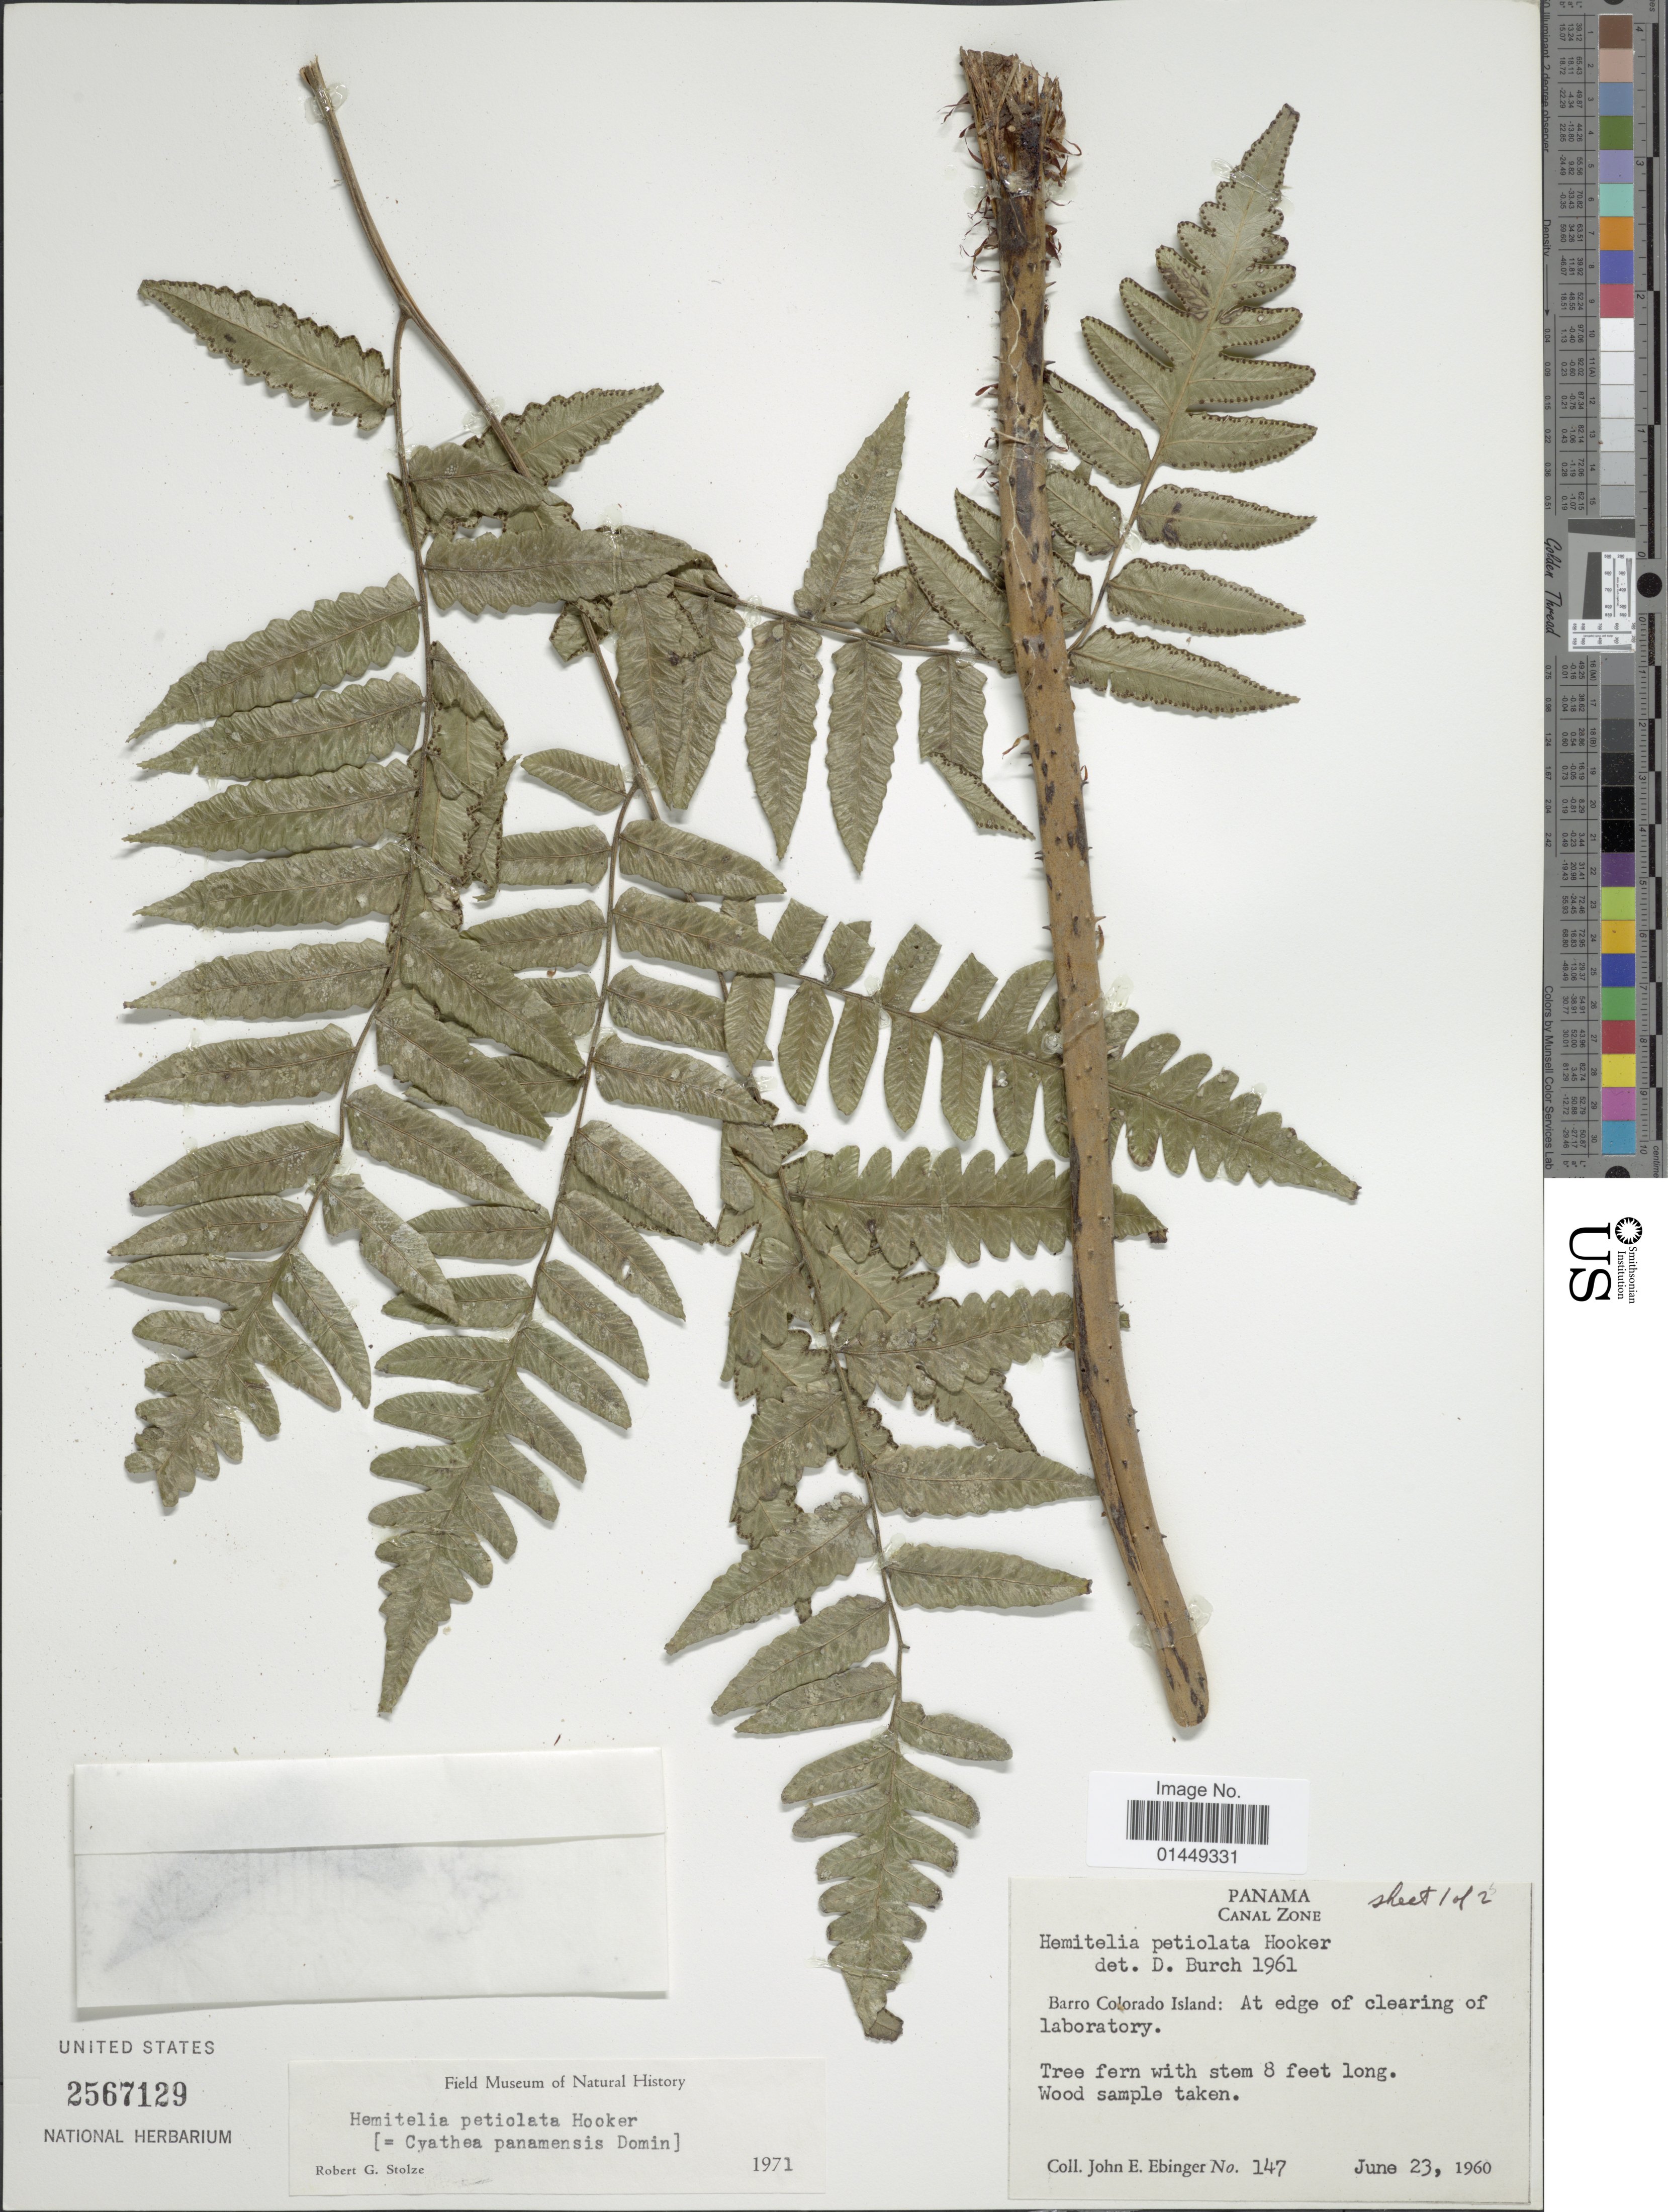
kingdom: Plantae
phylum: Tracheophyta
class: Polypodiopsida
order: Cyatheales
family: Cyatheaceae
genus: Cyathea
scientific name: Cyathea petiolata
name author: (Hook.) R.M. Tryon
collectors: J. Ebinger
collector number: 147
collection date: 1960-06-23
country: Panama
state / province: Panamá Oeste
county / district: Canal Zone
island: Barro Colorado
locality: Barro Colorado Island: At edge of clearing of laboratory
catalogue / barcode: US 2567129